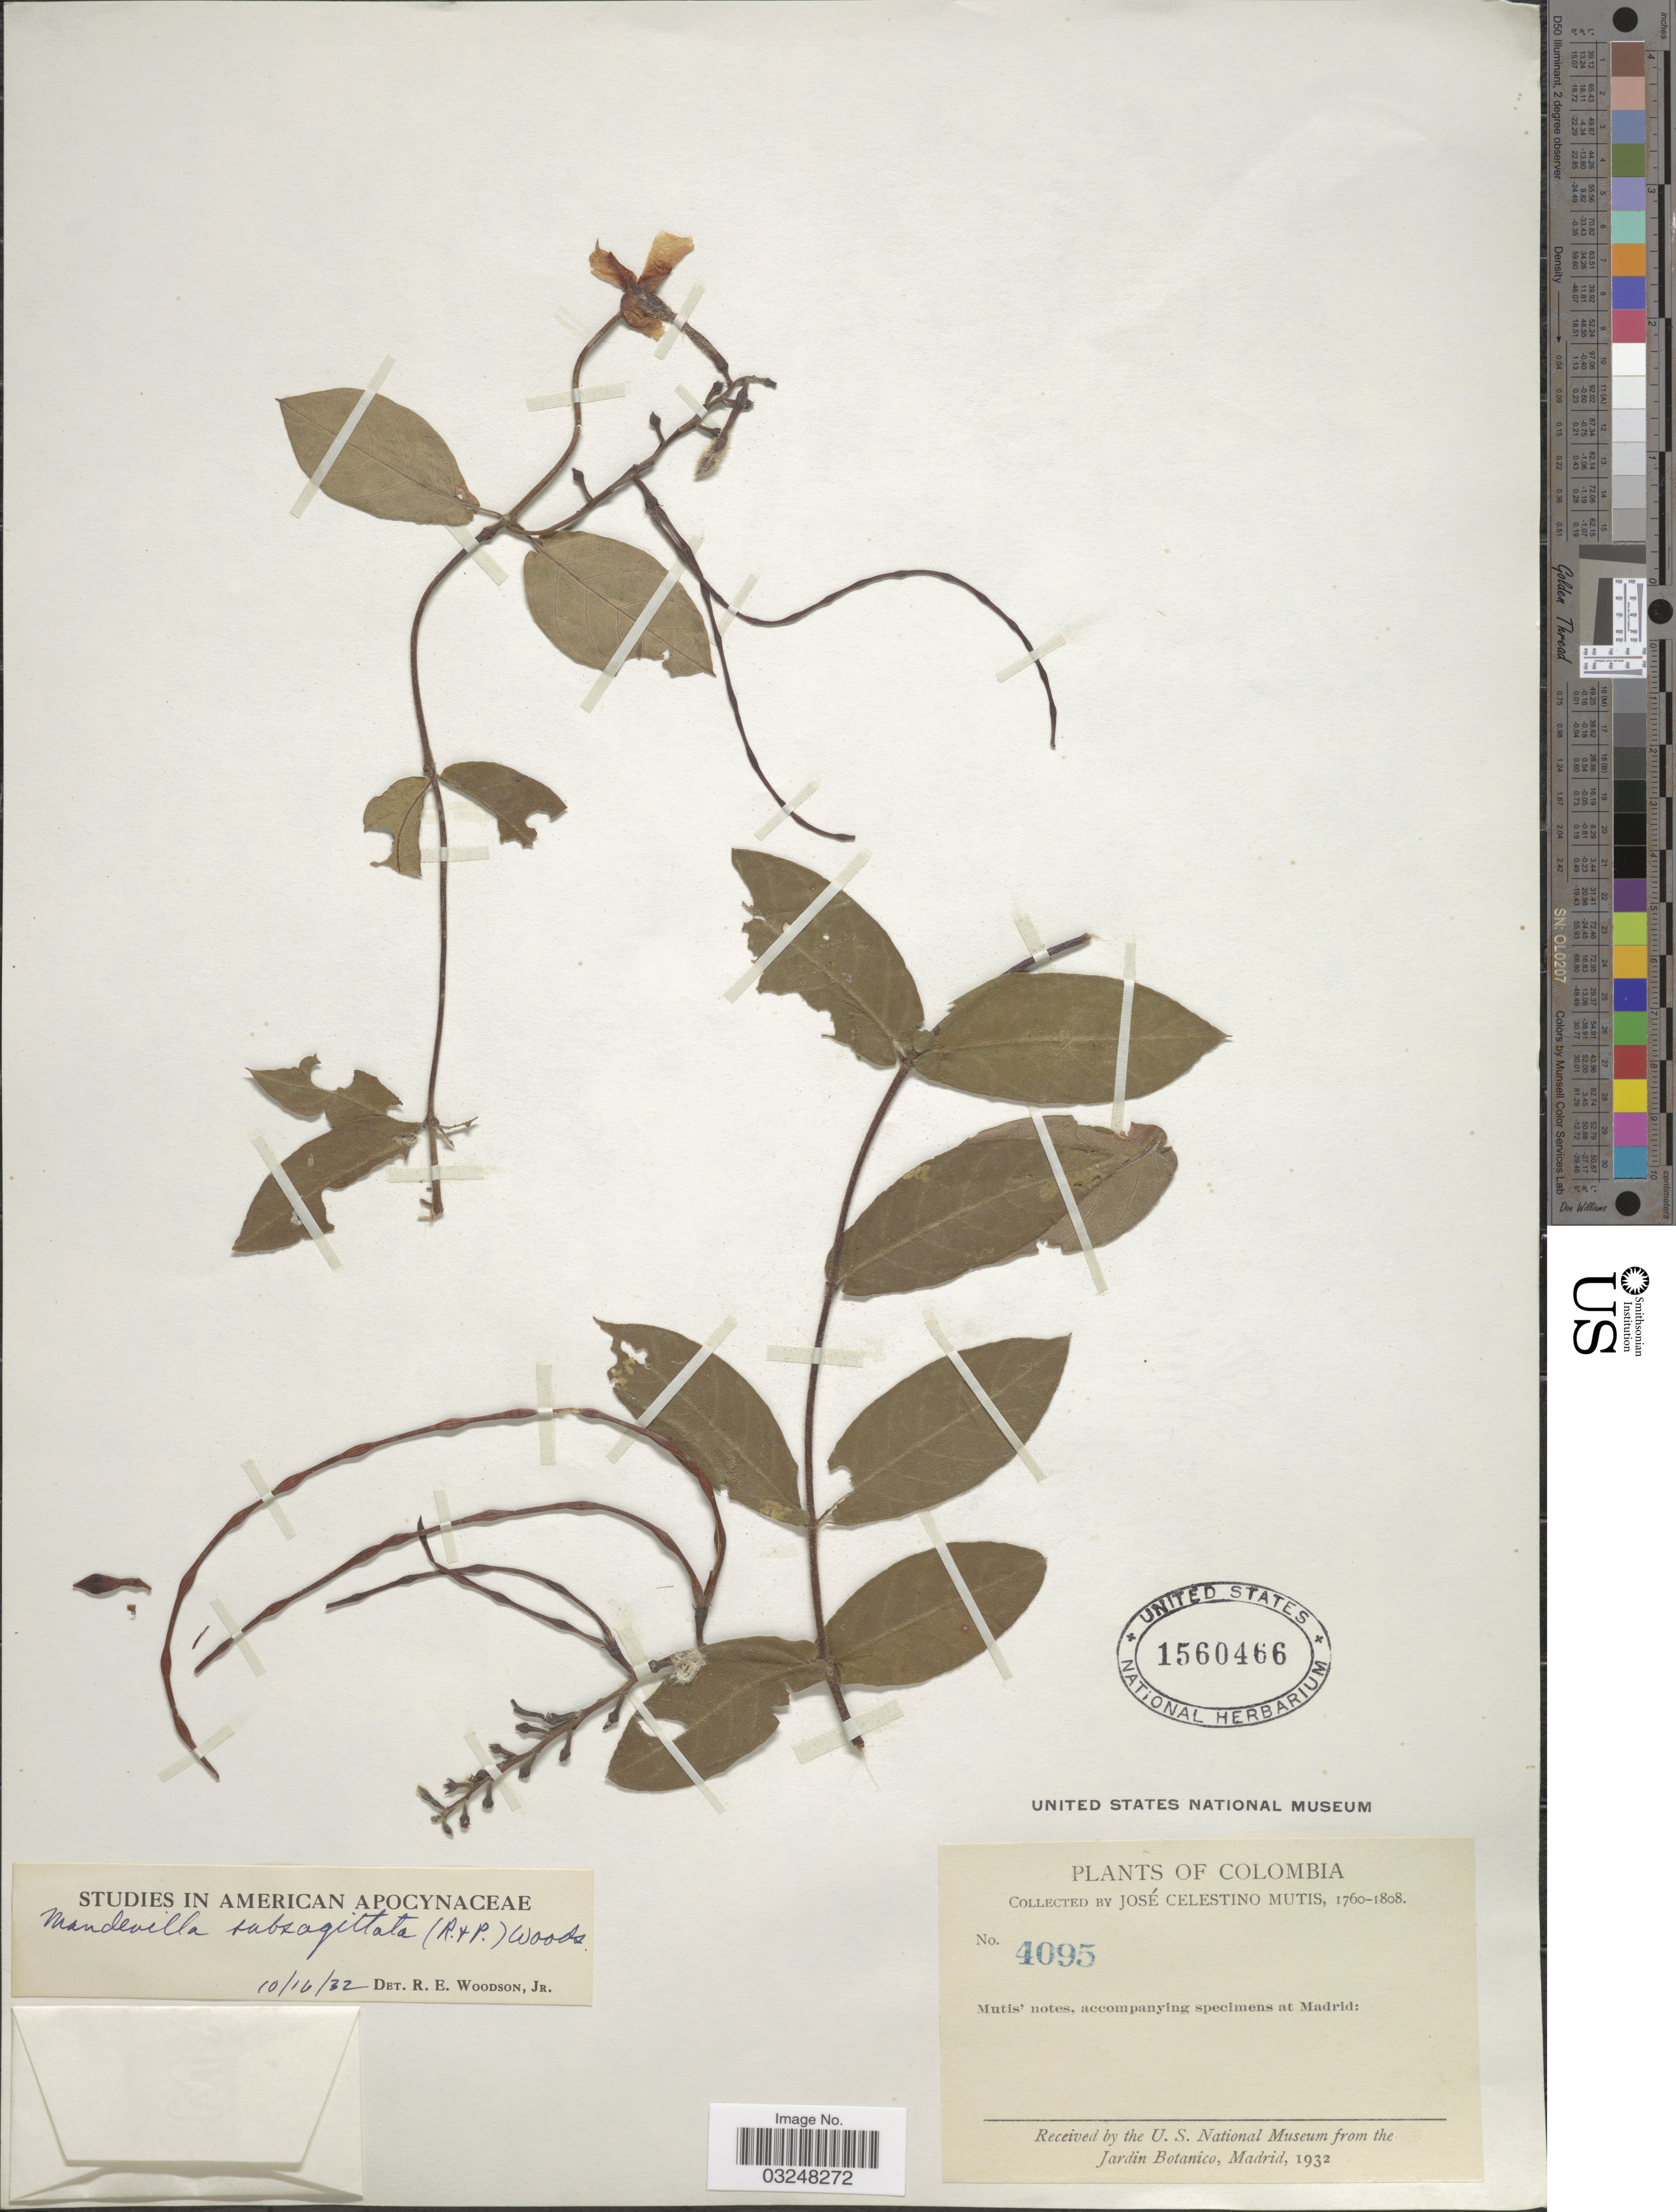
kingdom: Plantae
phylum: Tracheophyta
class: Magnoliopsida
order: Gentianales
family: Apocynaceae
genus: Mandevilla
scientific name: Mandevilla subsagittata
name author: (Ruiz & Pav.) Woodson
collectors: J. C. B. Mutis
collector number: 4095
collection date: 1760/1808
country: Colombia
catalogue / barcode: US 1560466